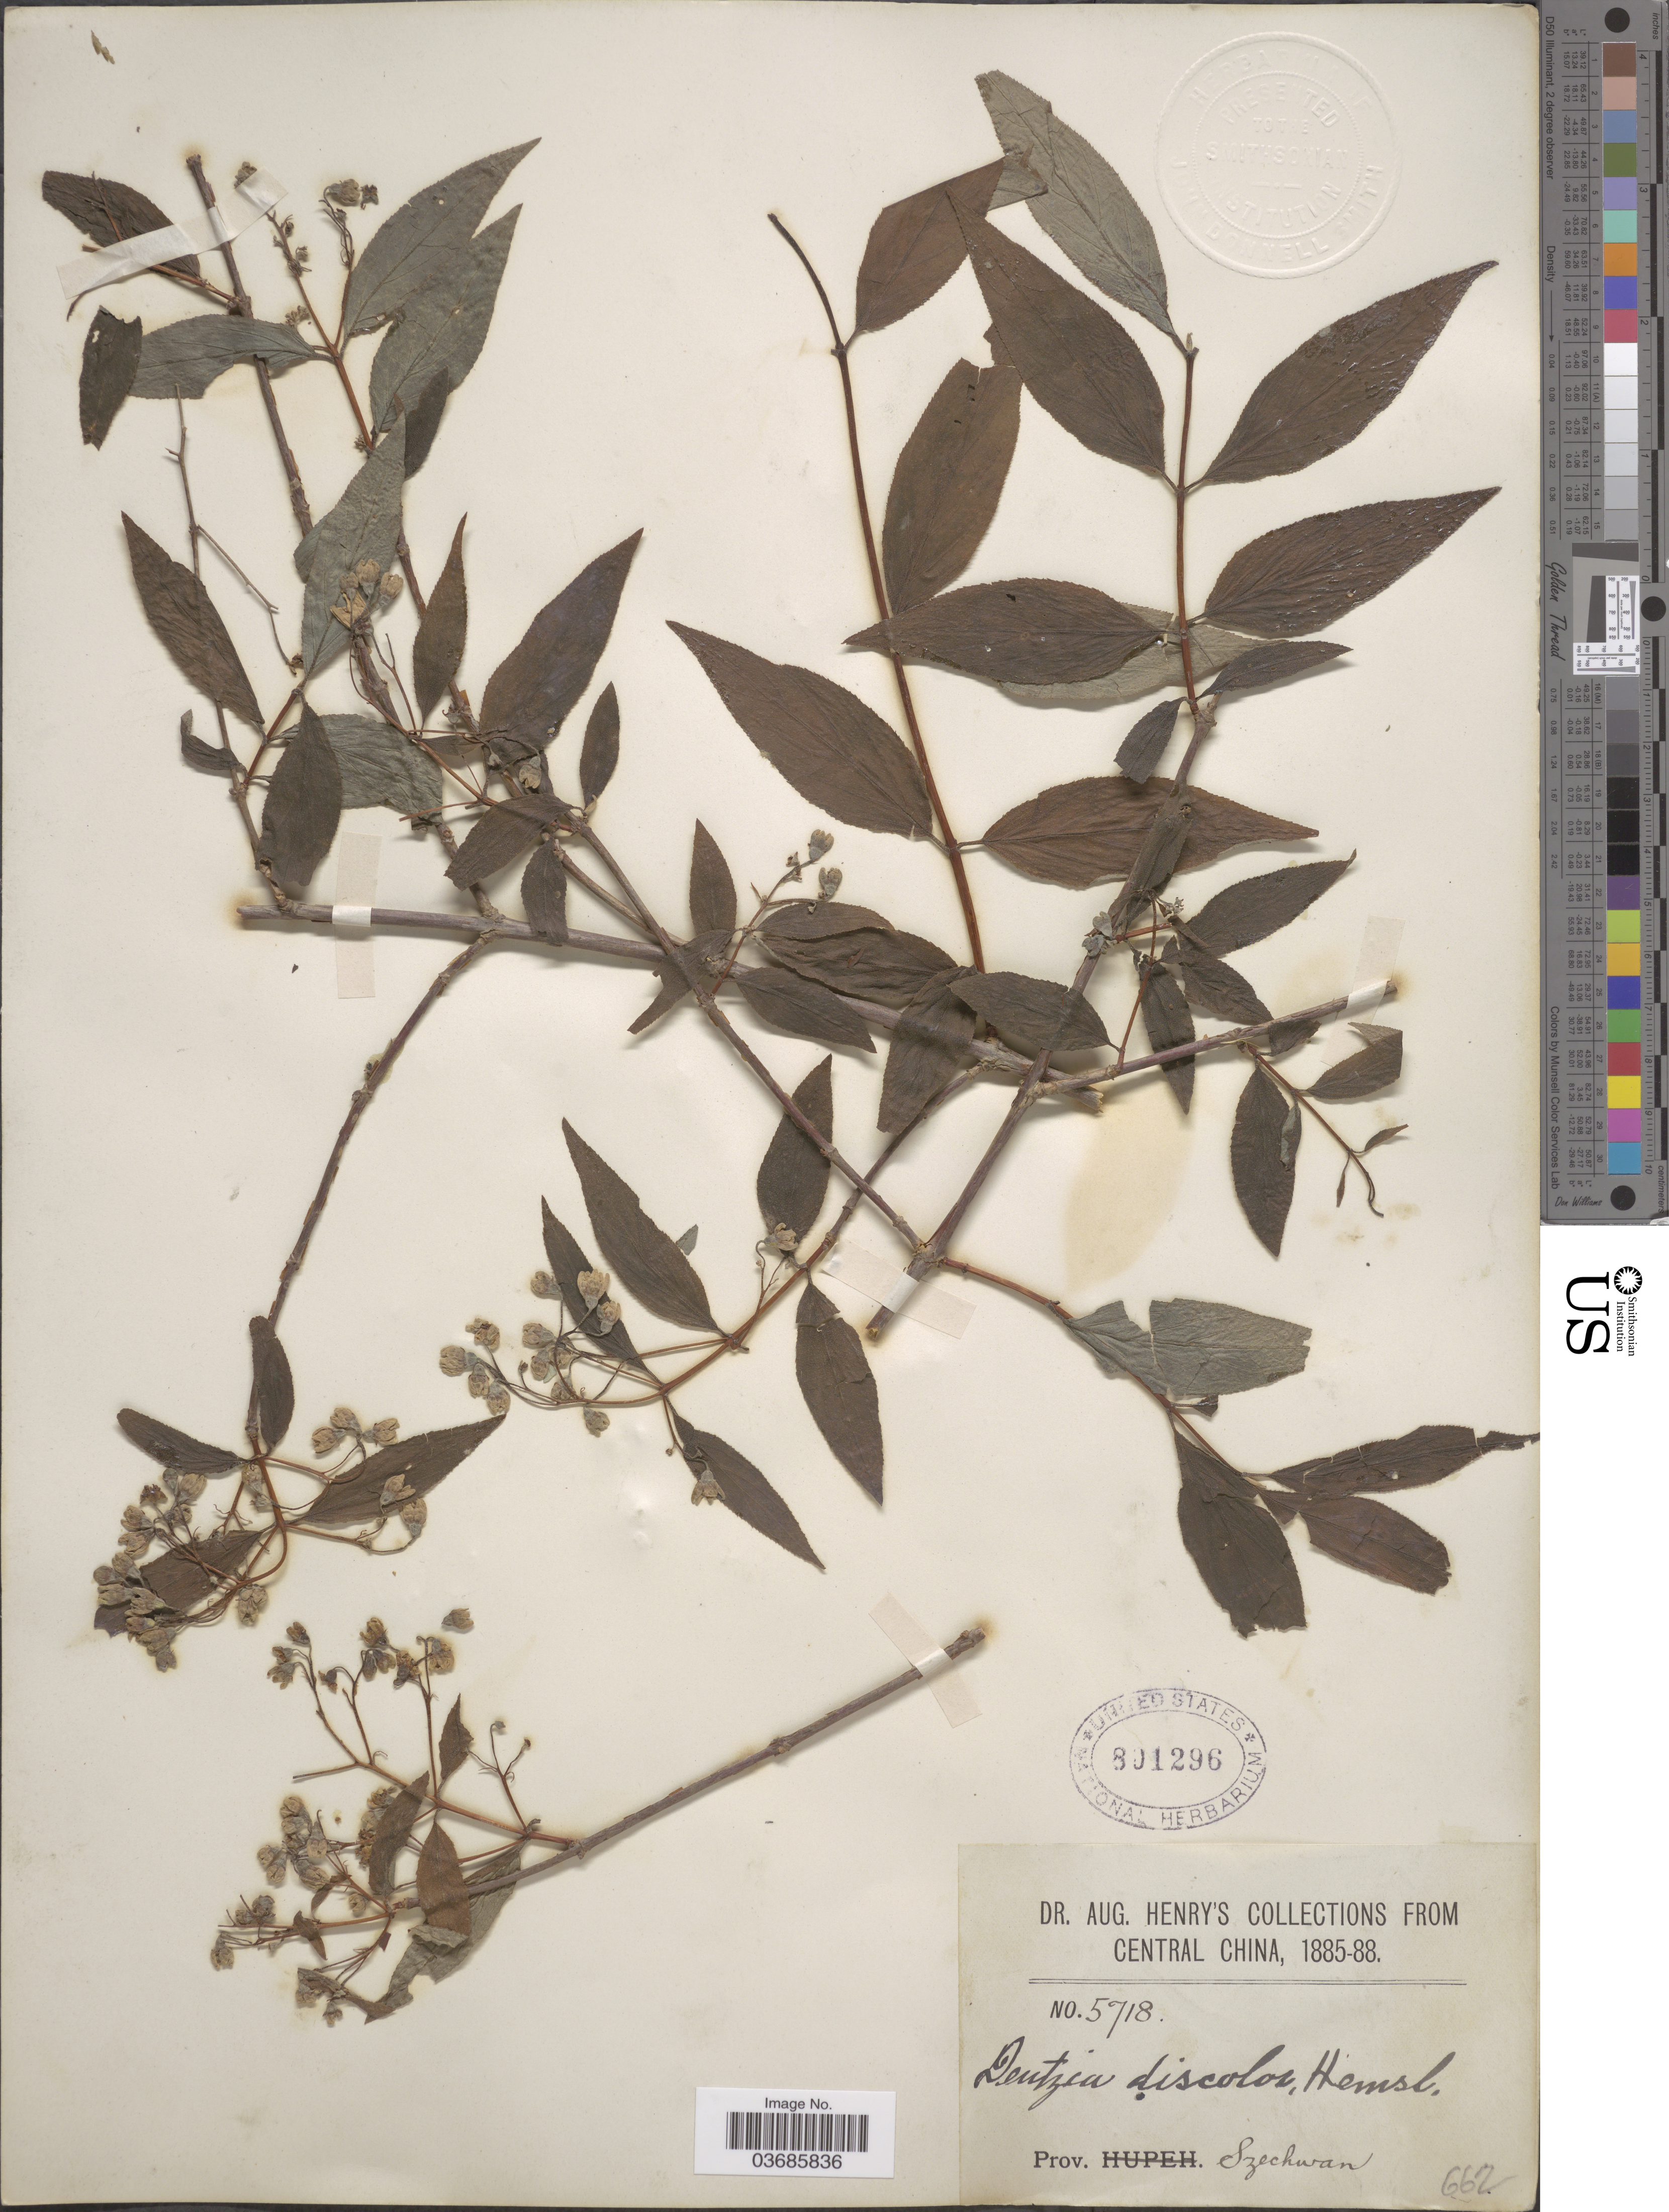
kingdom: Plantae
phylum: Tracheophyta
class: Magnoliopsida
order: Cornales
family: Hydrangeaceae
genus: Deutzia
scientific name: Deutzia discolor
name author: Hemsl.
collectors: A. Henry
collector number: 5718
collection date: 1885/1888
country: China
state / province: Sichuan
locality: Central China. Prov. Szechwan.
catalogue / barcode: US 801296